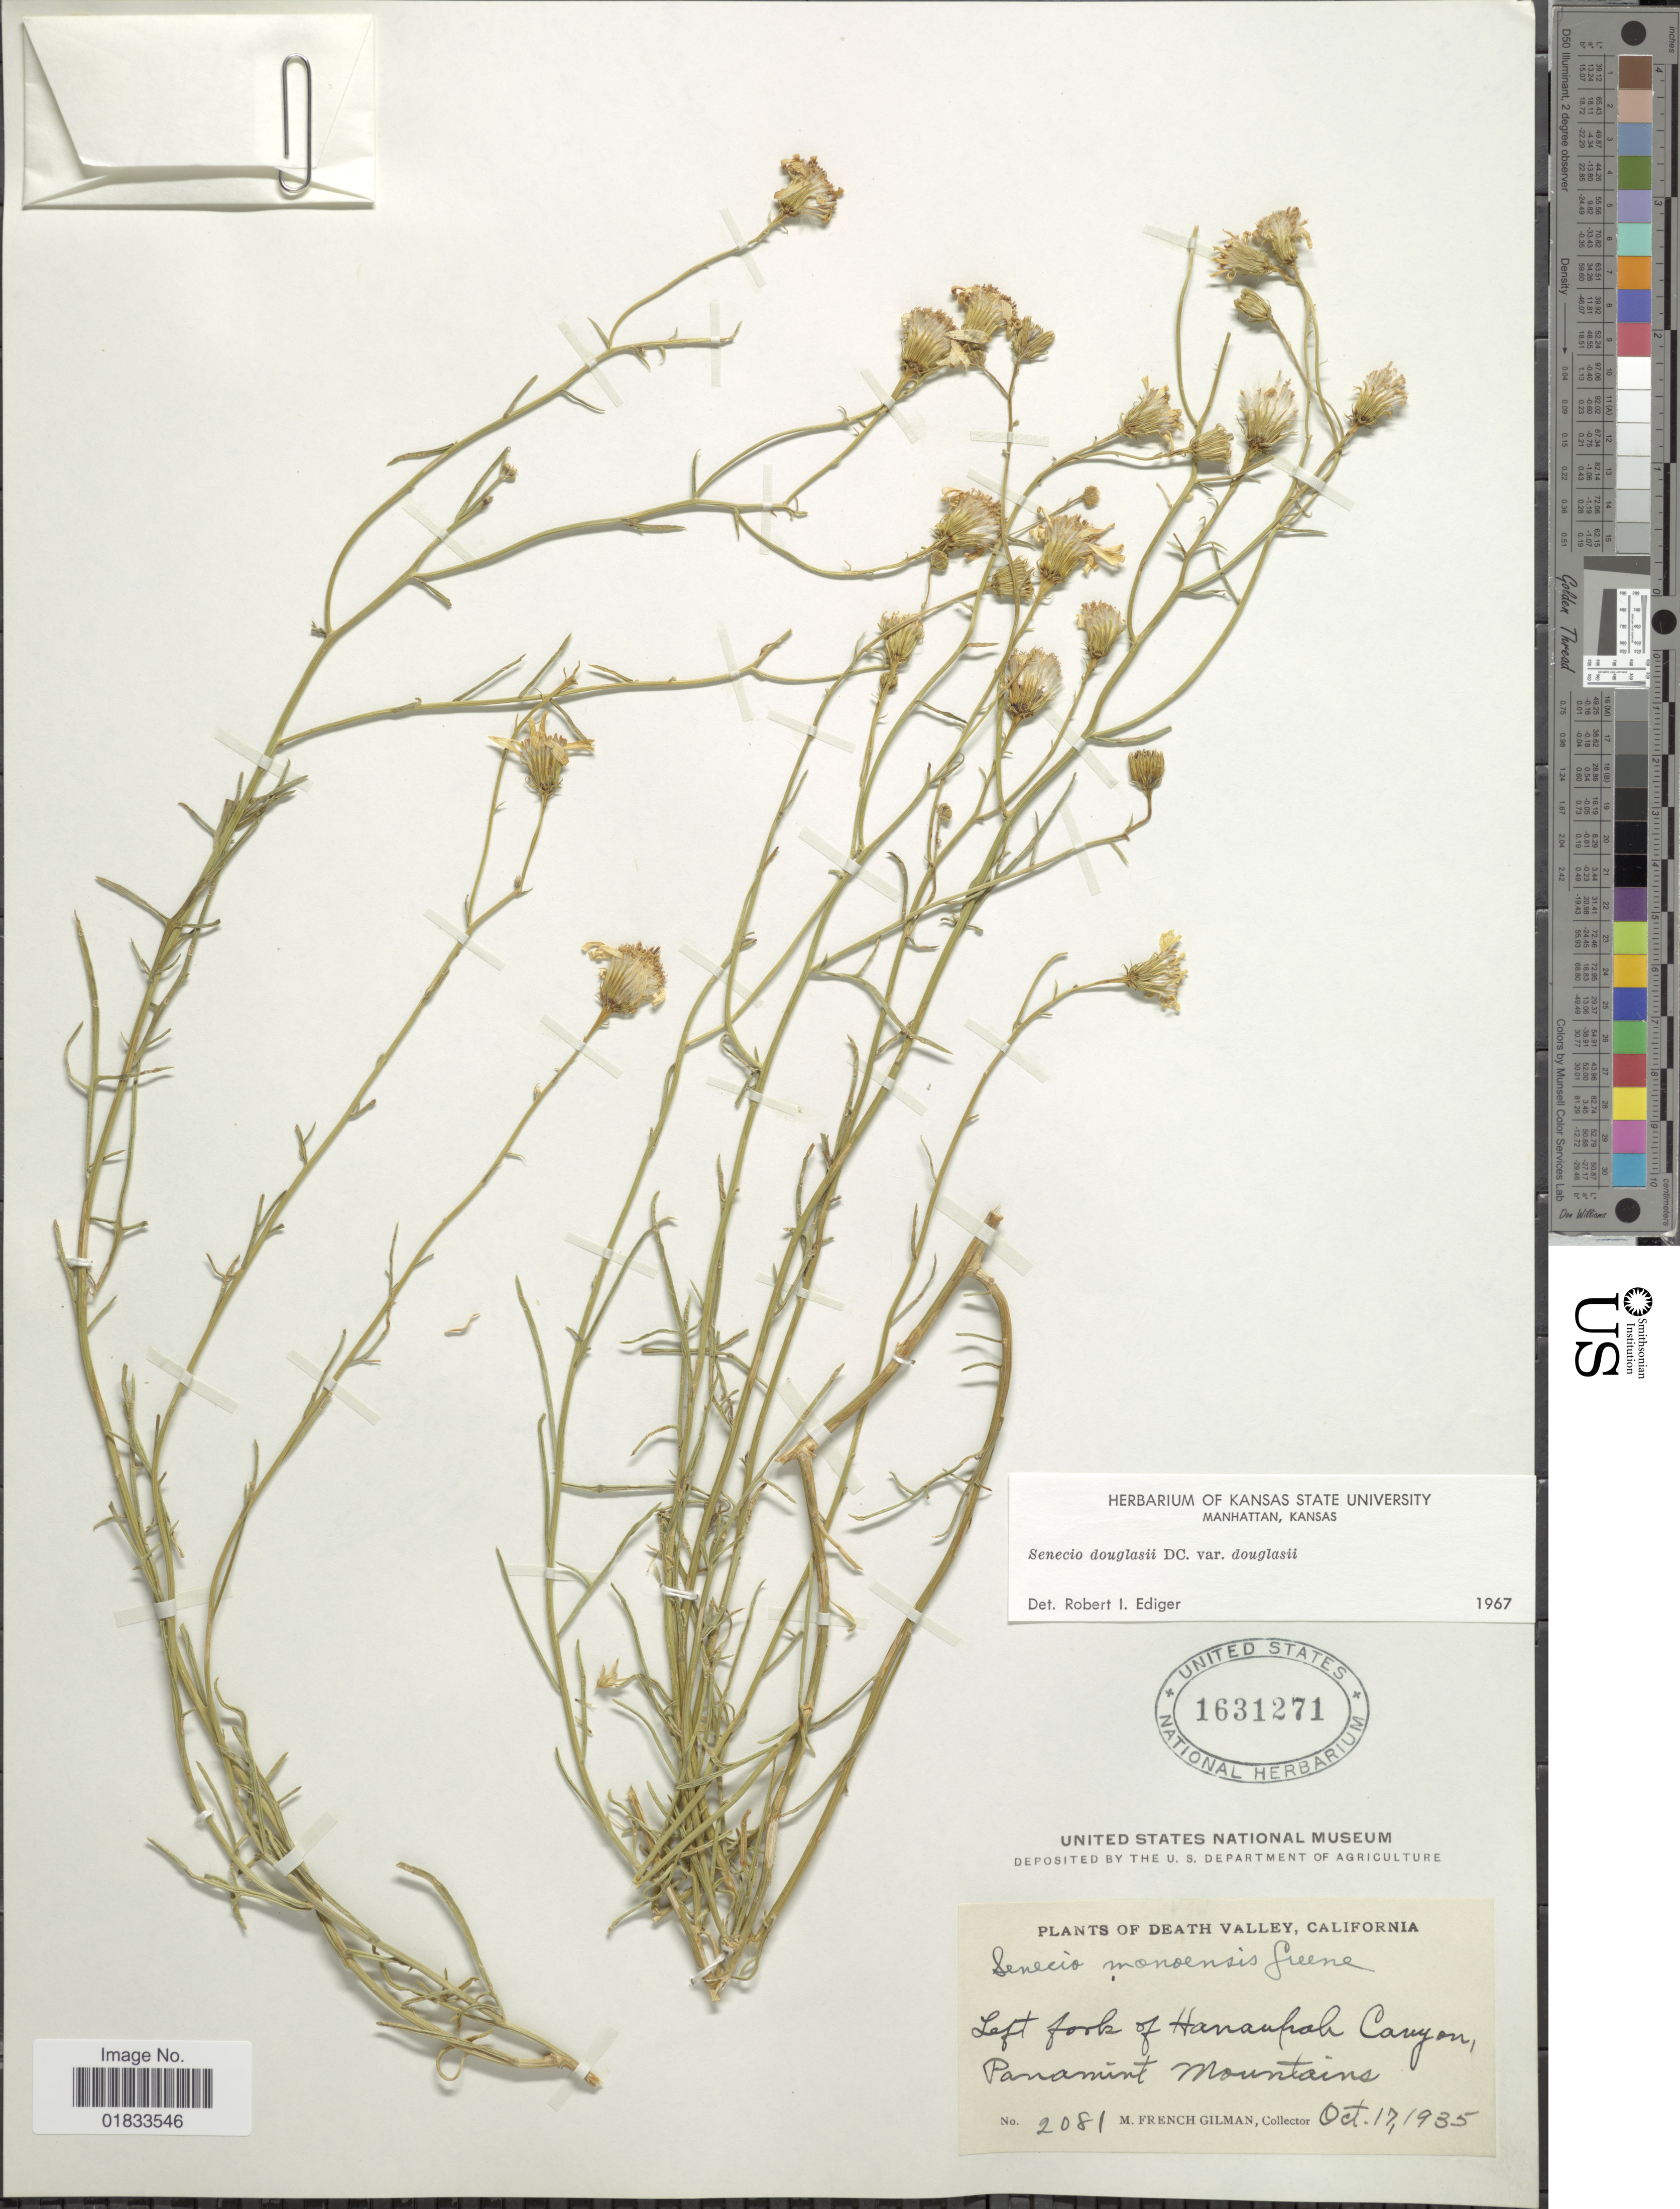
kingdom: Plantae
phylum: Tracheophyta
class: Magnoliopsida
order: Asterales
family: Asteraceae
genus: Senecio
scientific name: Senecio flaccidus var. douglasii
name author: (DC.) B.L. Turner & T.M. Barkley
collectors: M. F. Gilman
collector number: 2081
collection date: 1935-10-17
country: United States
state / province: California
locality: Death Valley, left fork of Hanaupah Canyon, Panamint Mountain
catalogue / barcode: US 1631271